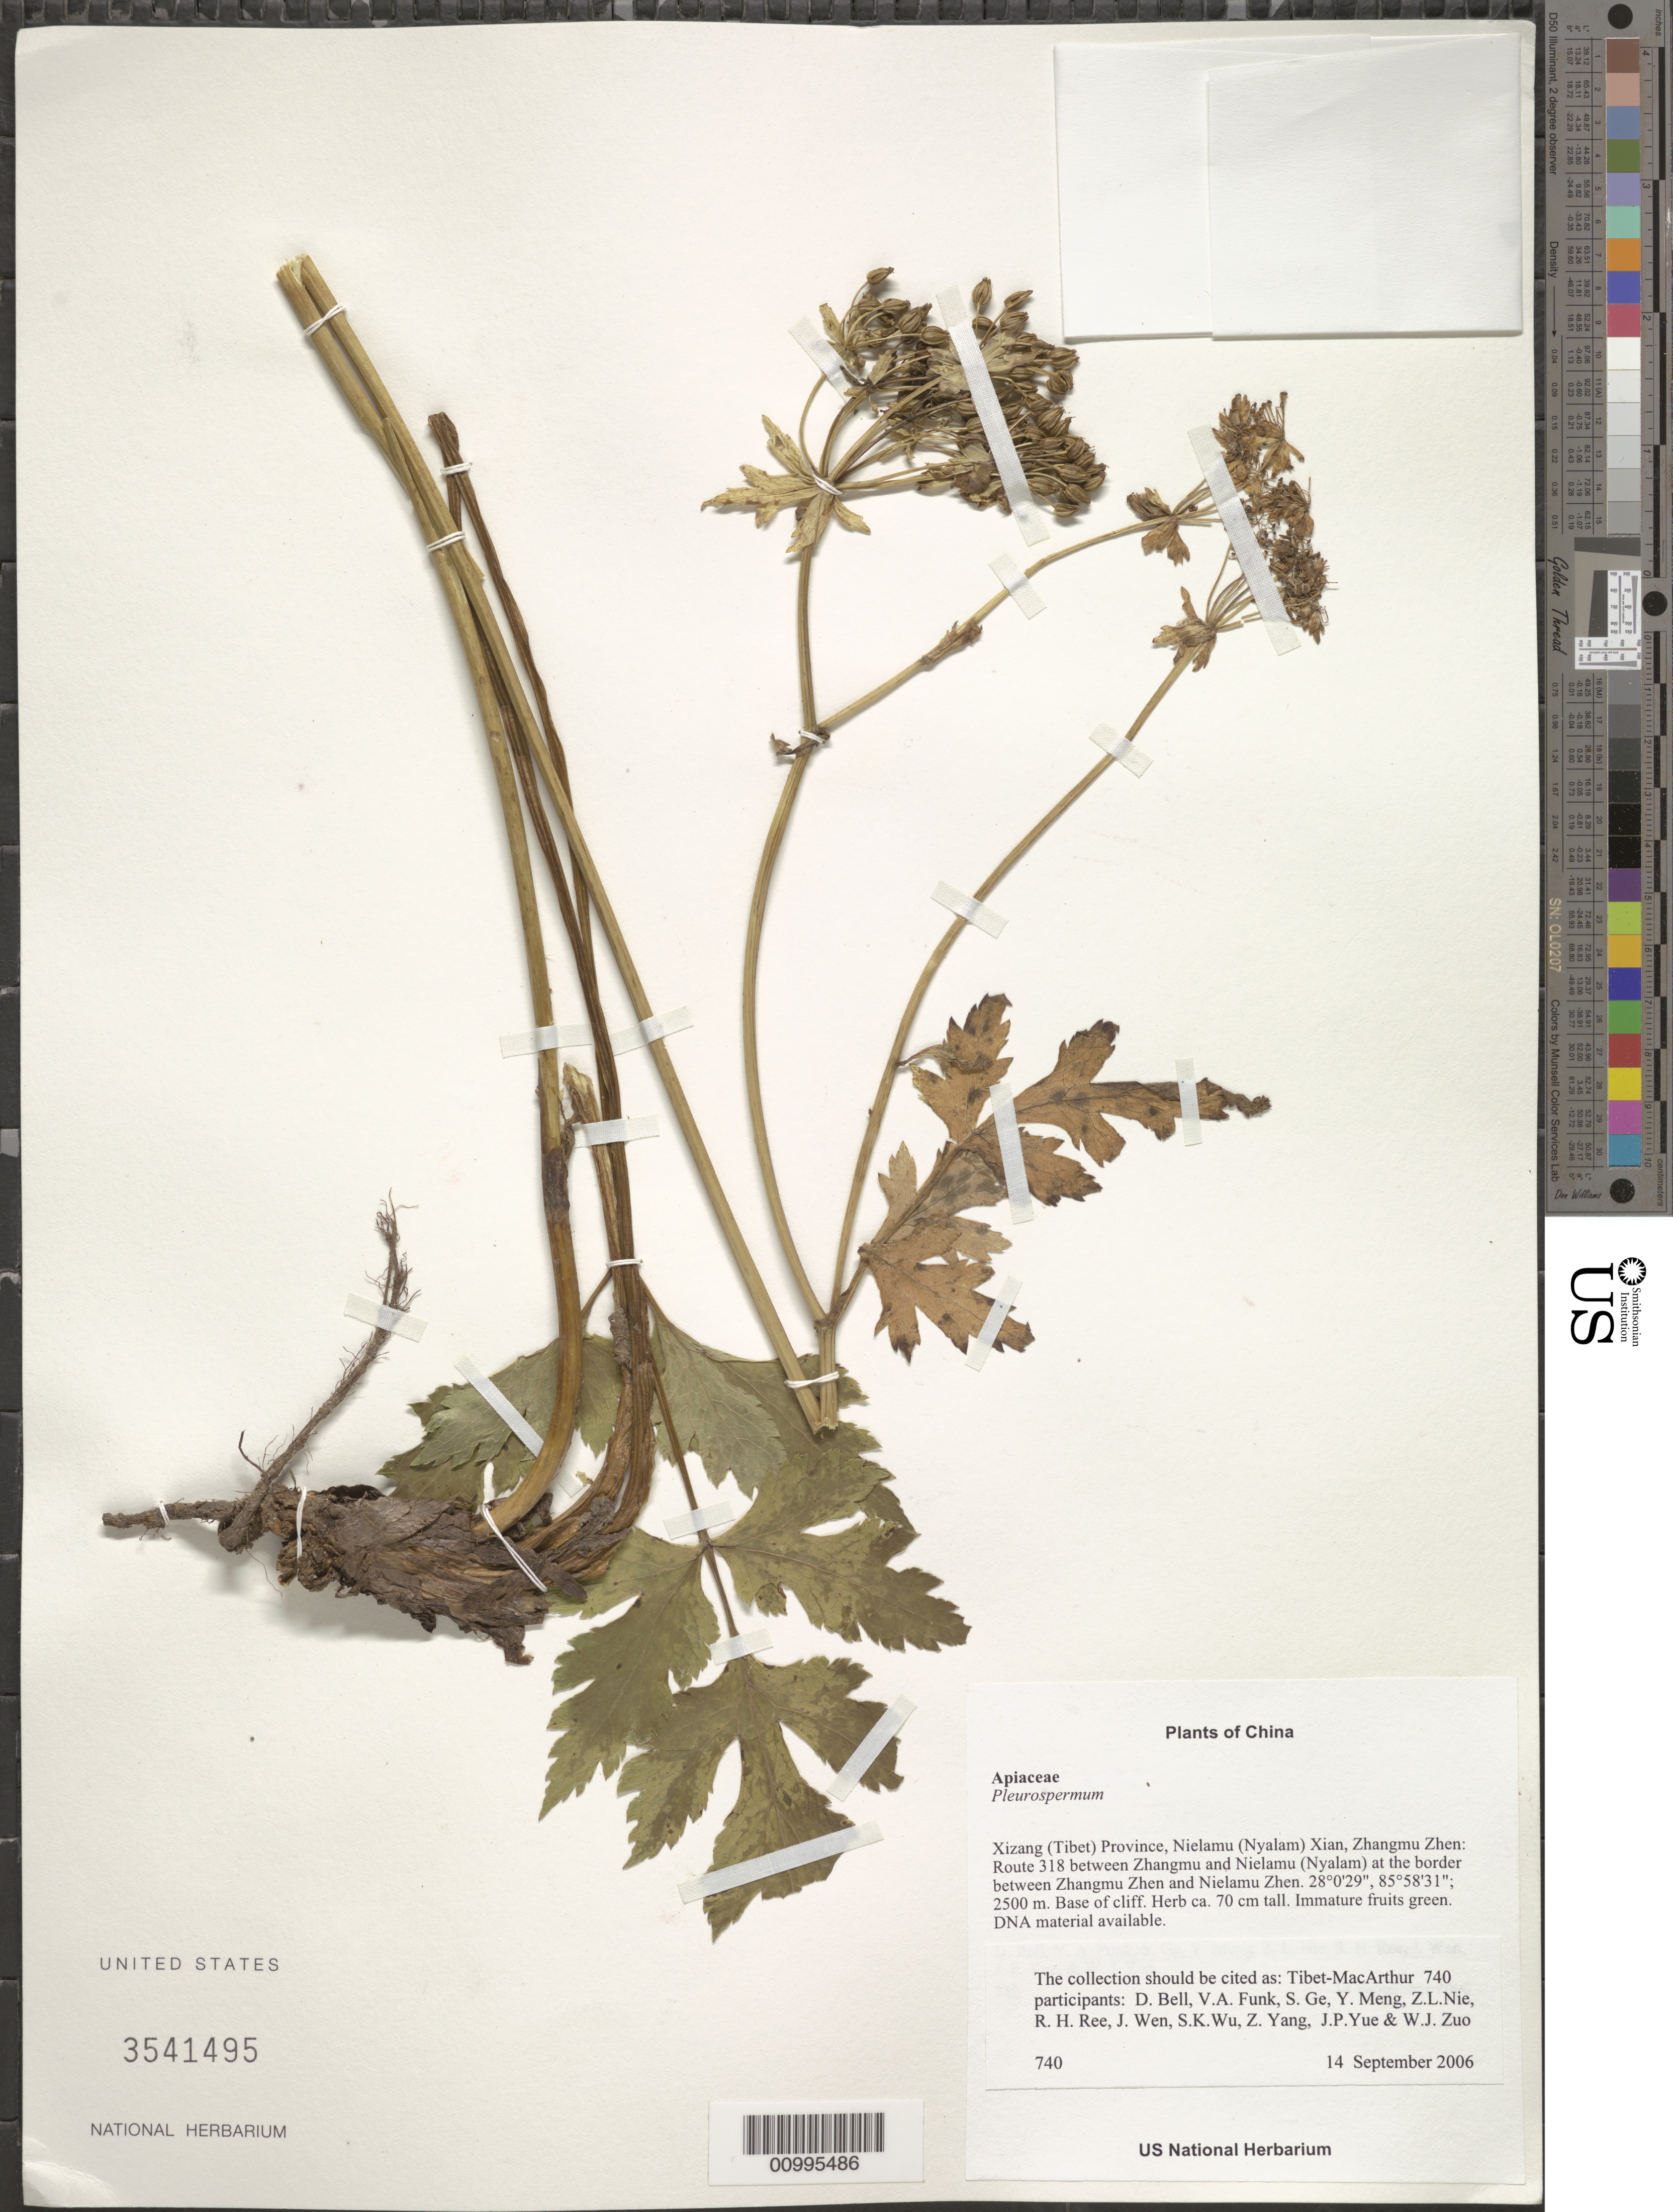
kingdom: Plantae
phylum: Tracheophyta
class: Magnoliopsida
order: Apiales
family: Apiaceae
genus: Pleurospermum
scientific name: Pleurospermum sp.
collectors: Tibet-MacArthur, D. A. Bell, V. Funk, S. Ge, Y. Meng, Z. Nie, R. Ree, J. Wen, J. Yue & W. Zuo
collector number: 740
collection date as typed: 14 Sep 2006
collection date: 2006-09-14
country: China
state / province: Xizang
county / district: Nielamu (Nyalam) Xian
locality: Nielamu Zhen. Route 318 between Zhangmu and Nielamu (Nyalam) at the border between Zhangmu Zhen and Nielamu Zhen.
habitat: Base of wet cliff, steep rocky slopes with Alnus semicordata, and disturbed roadside. Base of cliff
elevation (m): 2500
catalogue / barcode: US 3541495